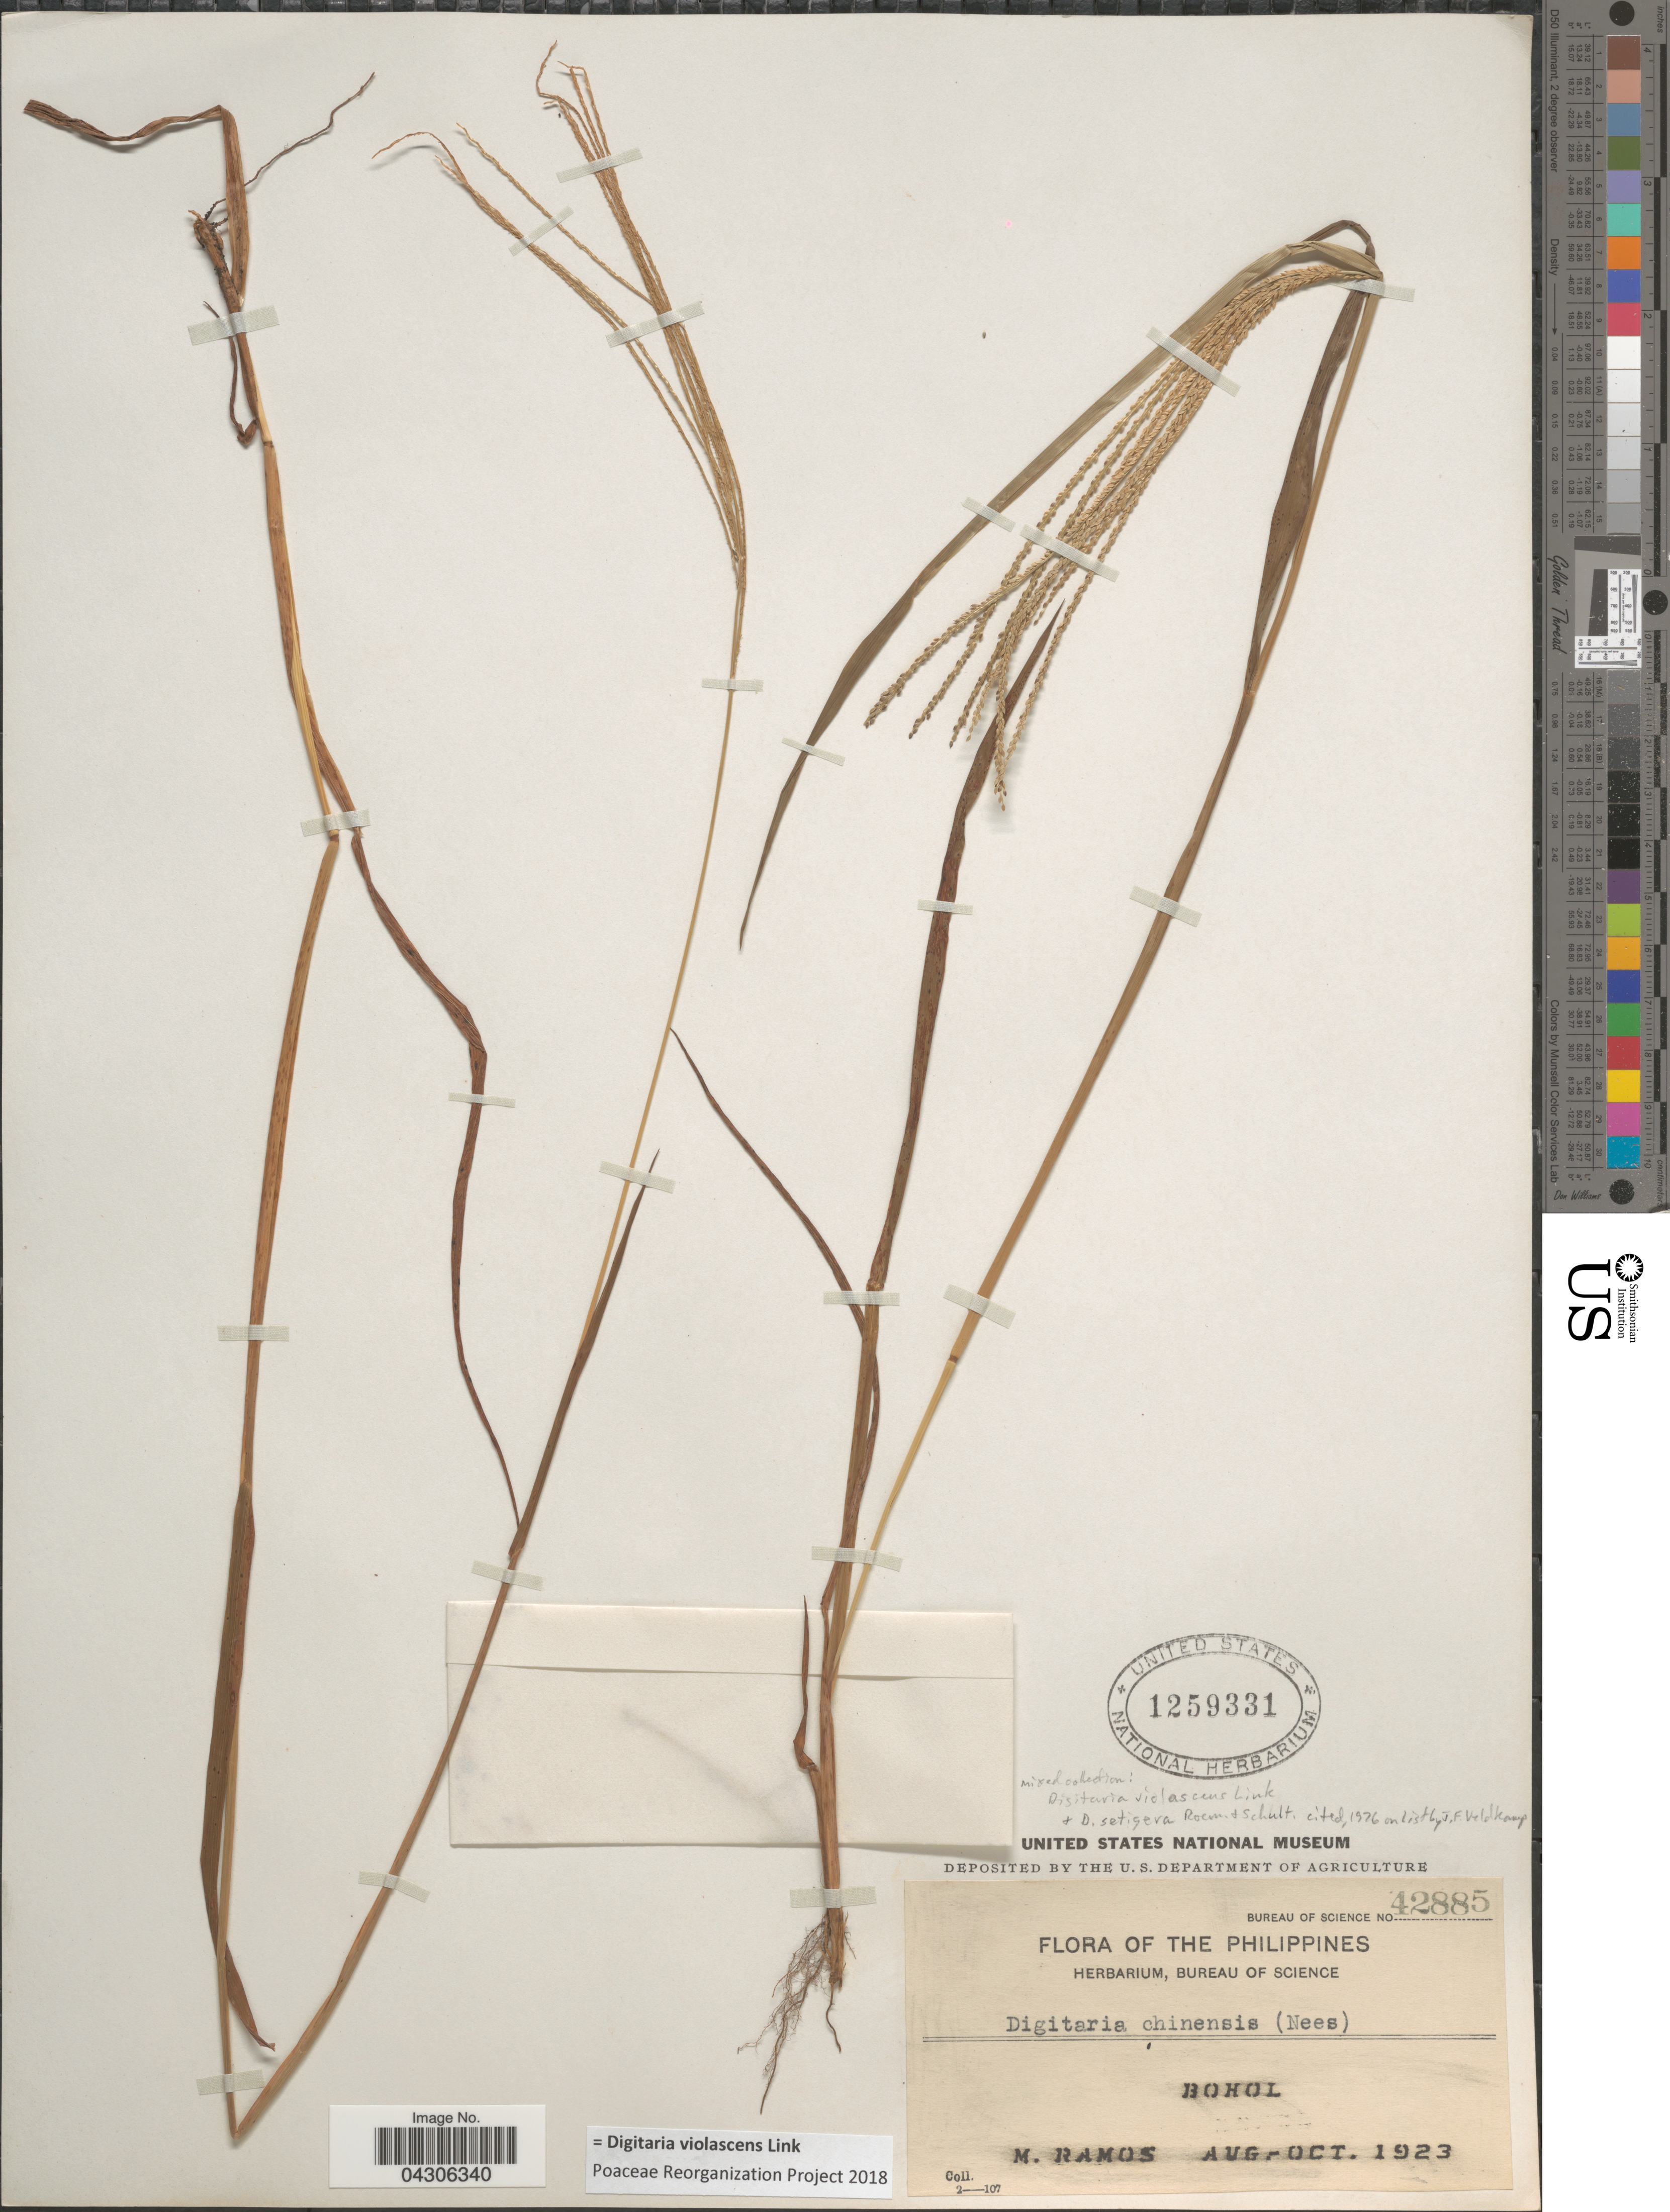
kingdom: Plantae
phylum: Tracheophyta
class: Liliopsida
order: Poales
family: Poaceae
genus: Digitaria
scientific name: Digitaria violascens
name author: Link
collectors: M. Ramos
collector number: Bureau of Science 42885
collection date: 1923-08/1923-10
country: Philippines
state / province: Central Visayas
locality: Bohol.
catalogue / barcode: US 1259331